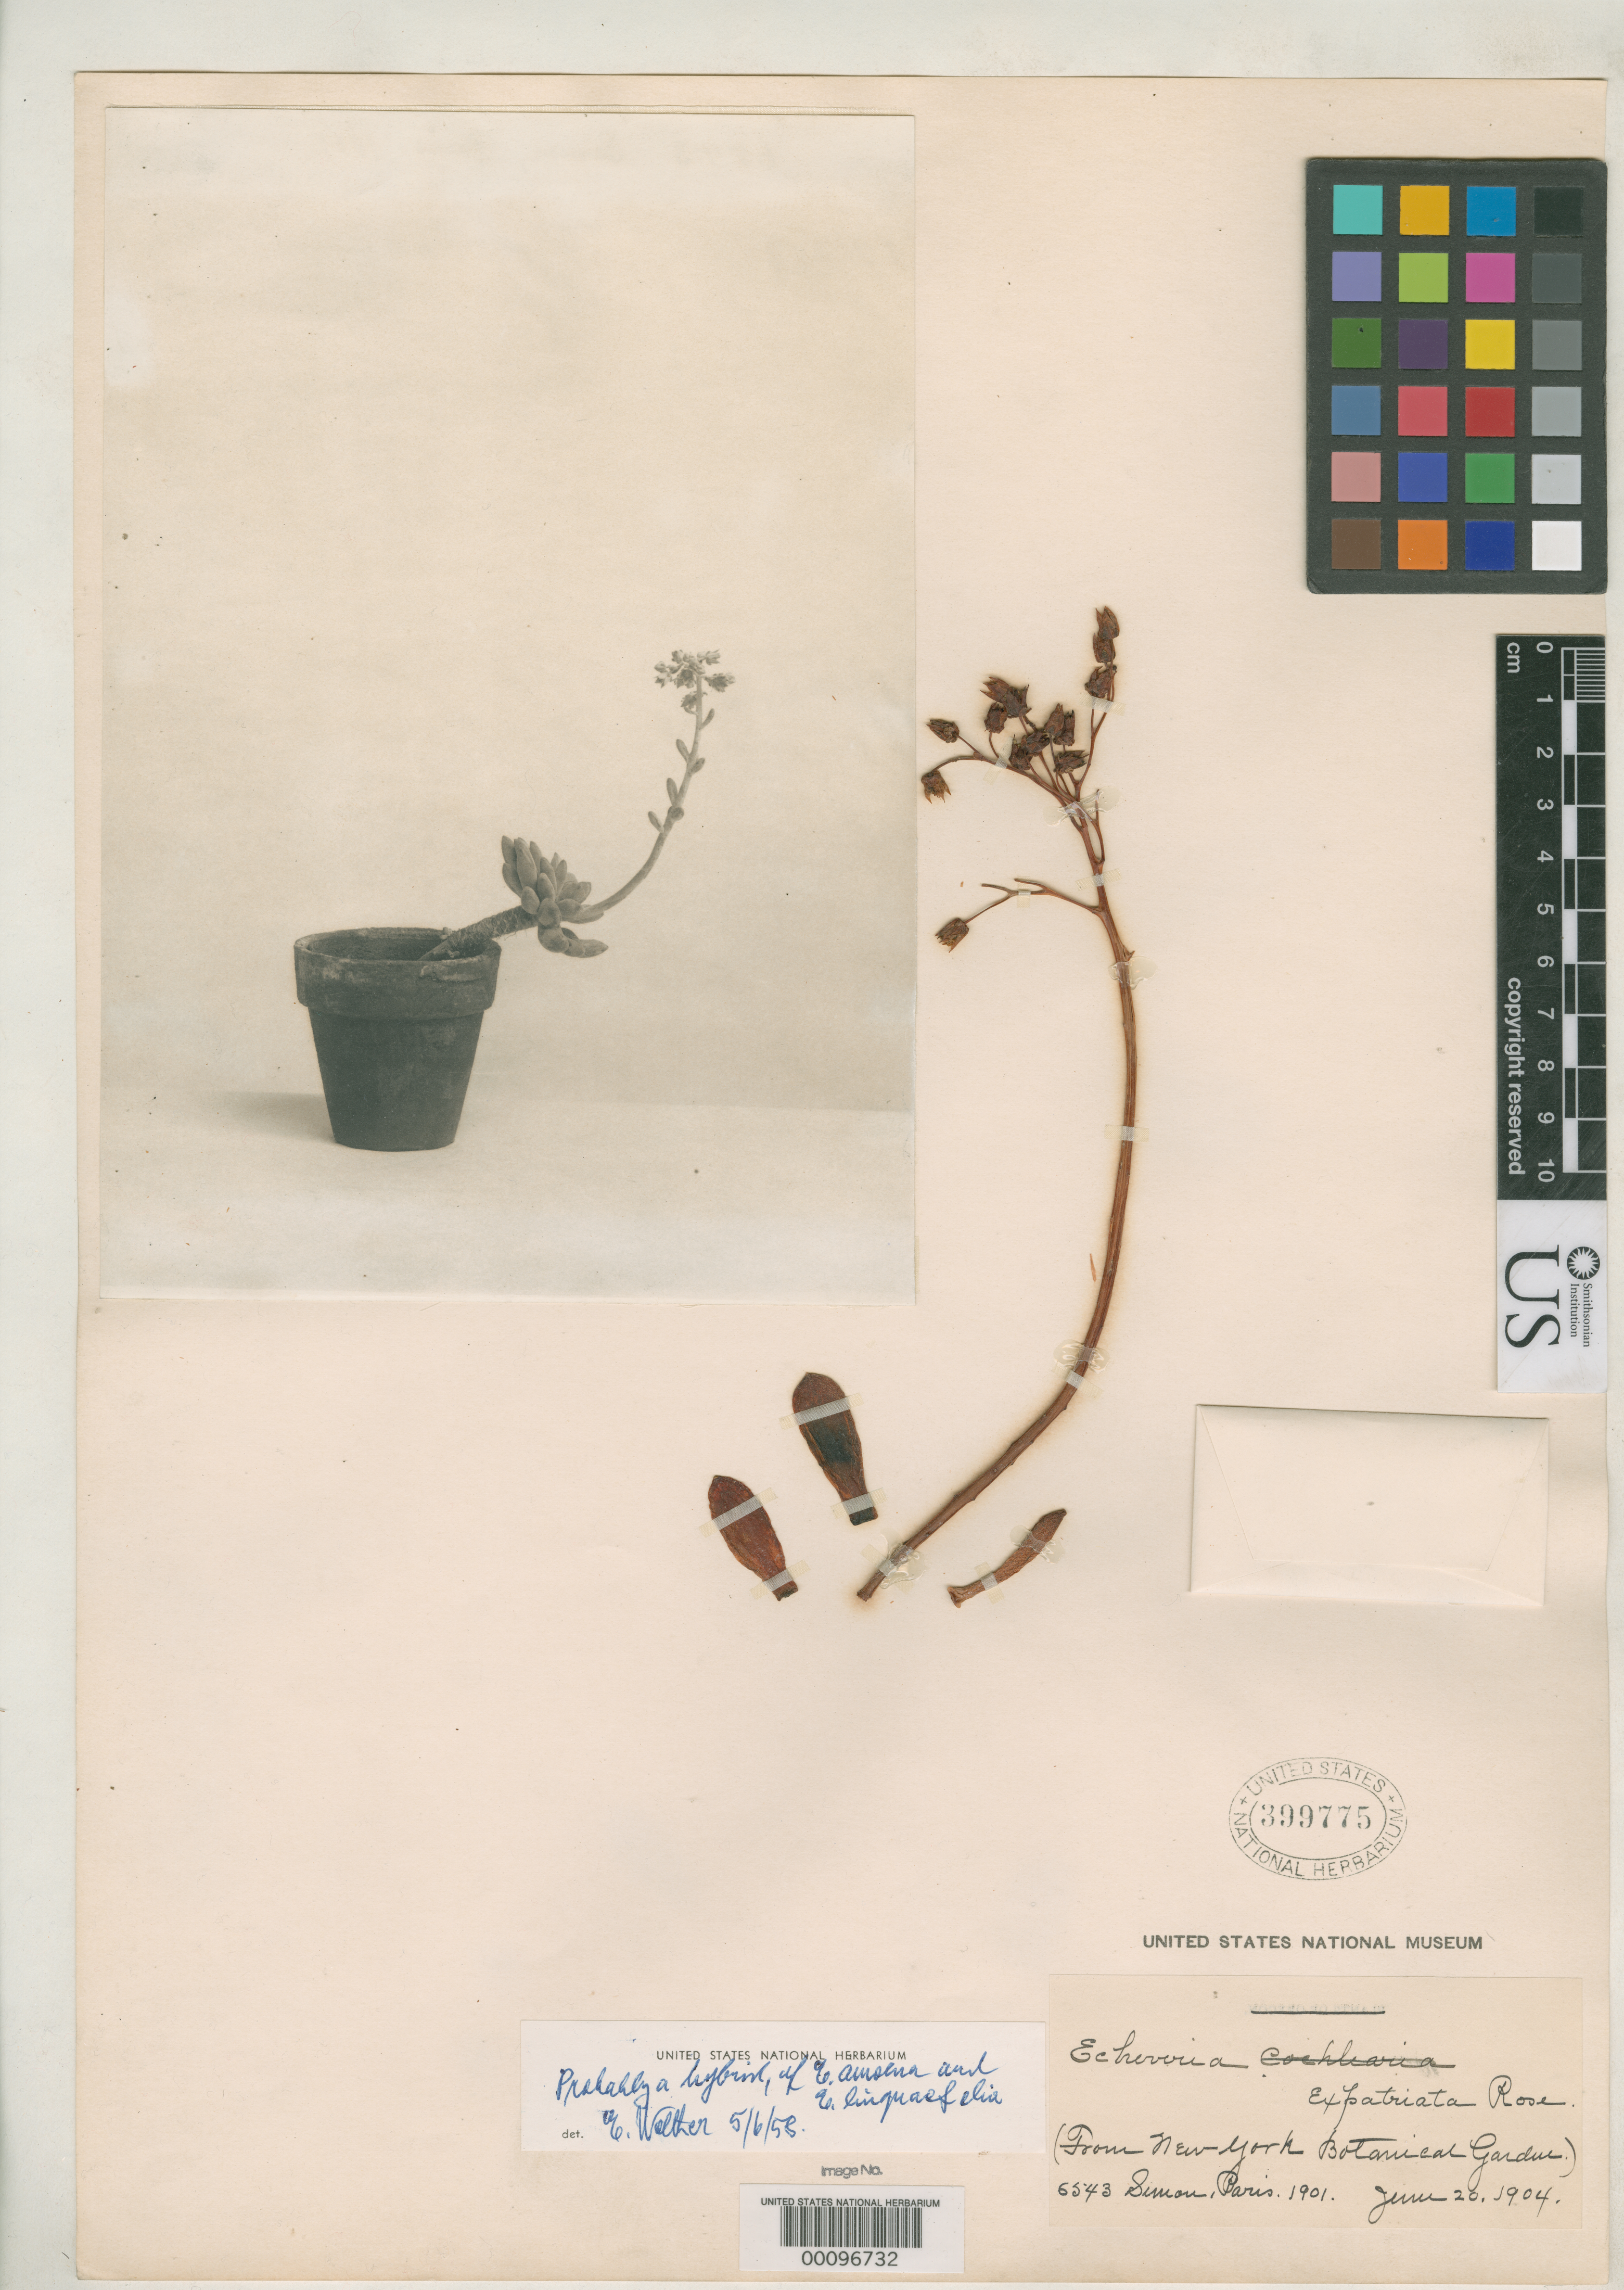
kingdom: Plantae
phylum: Tracheophyta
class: Magnoliopsida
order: Saxifragales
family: Crassulaceae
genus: Echeveria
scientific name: Echeveria expatriata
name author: Rose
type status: Type Collection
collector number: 6543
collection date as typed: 20 Jun 1904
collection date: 1904-06-20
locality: From New York Bot. Gard. Simon, Paris.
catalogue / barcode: US 399775